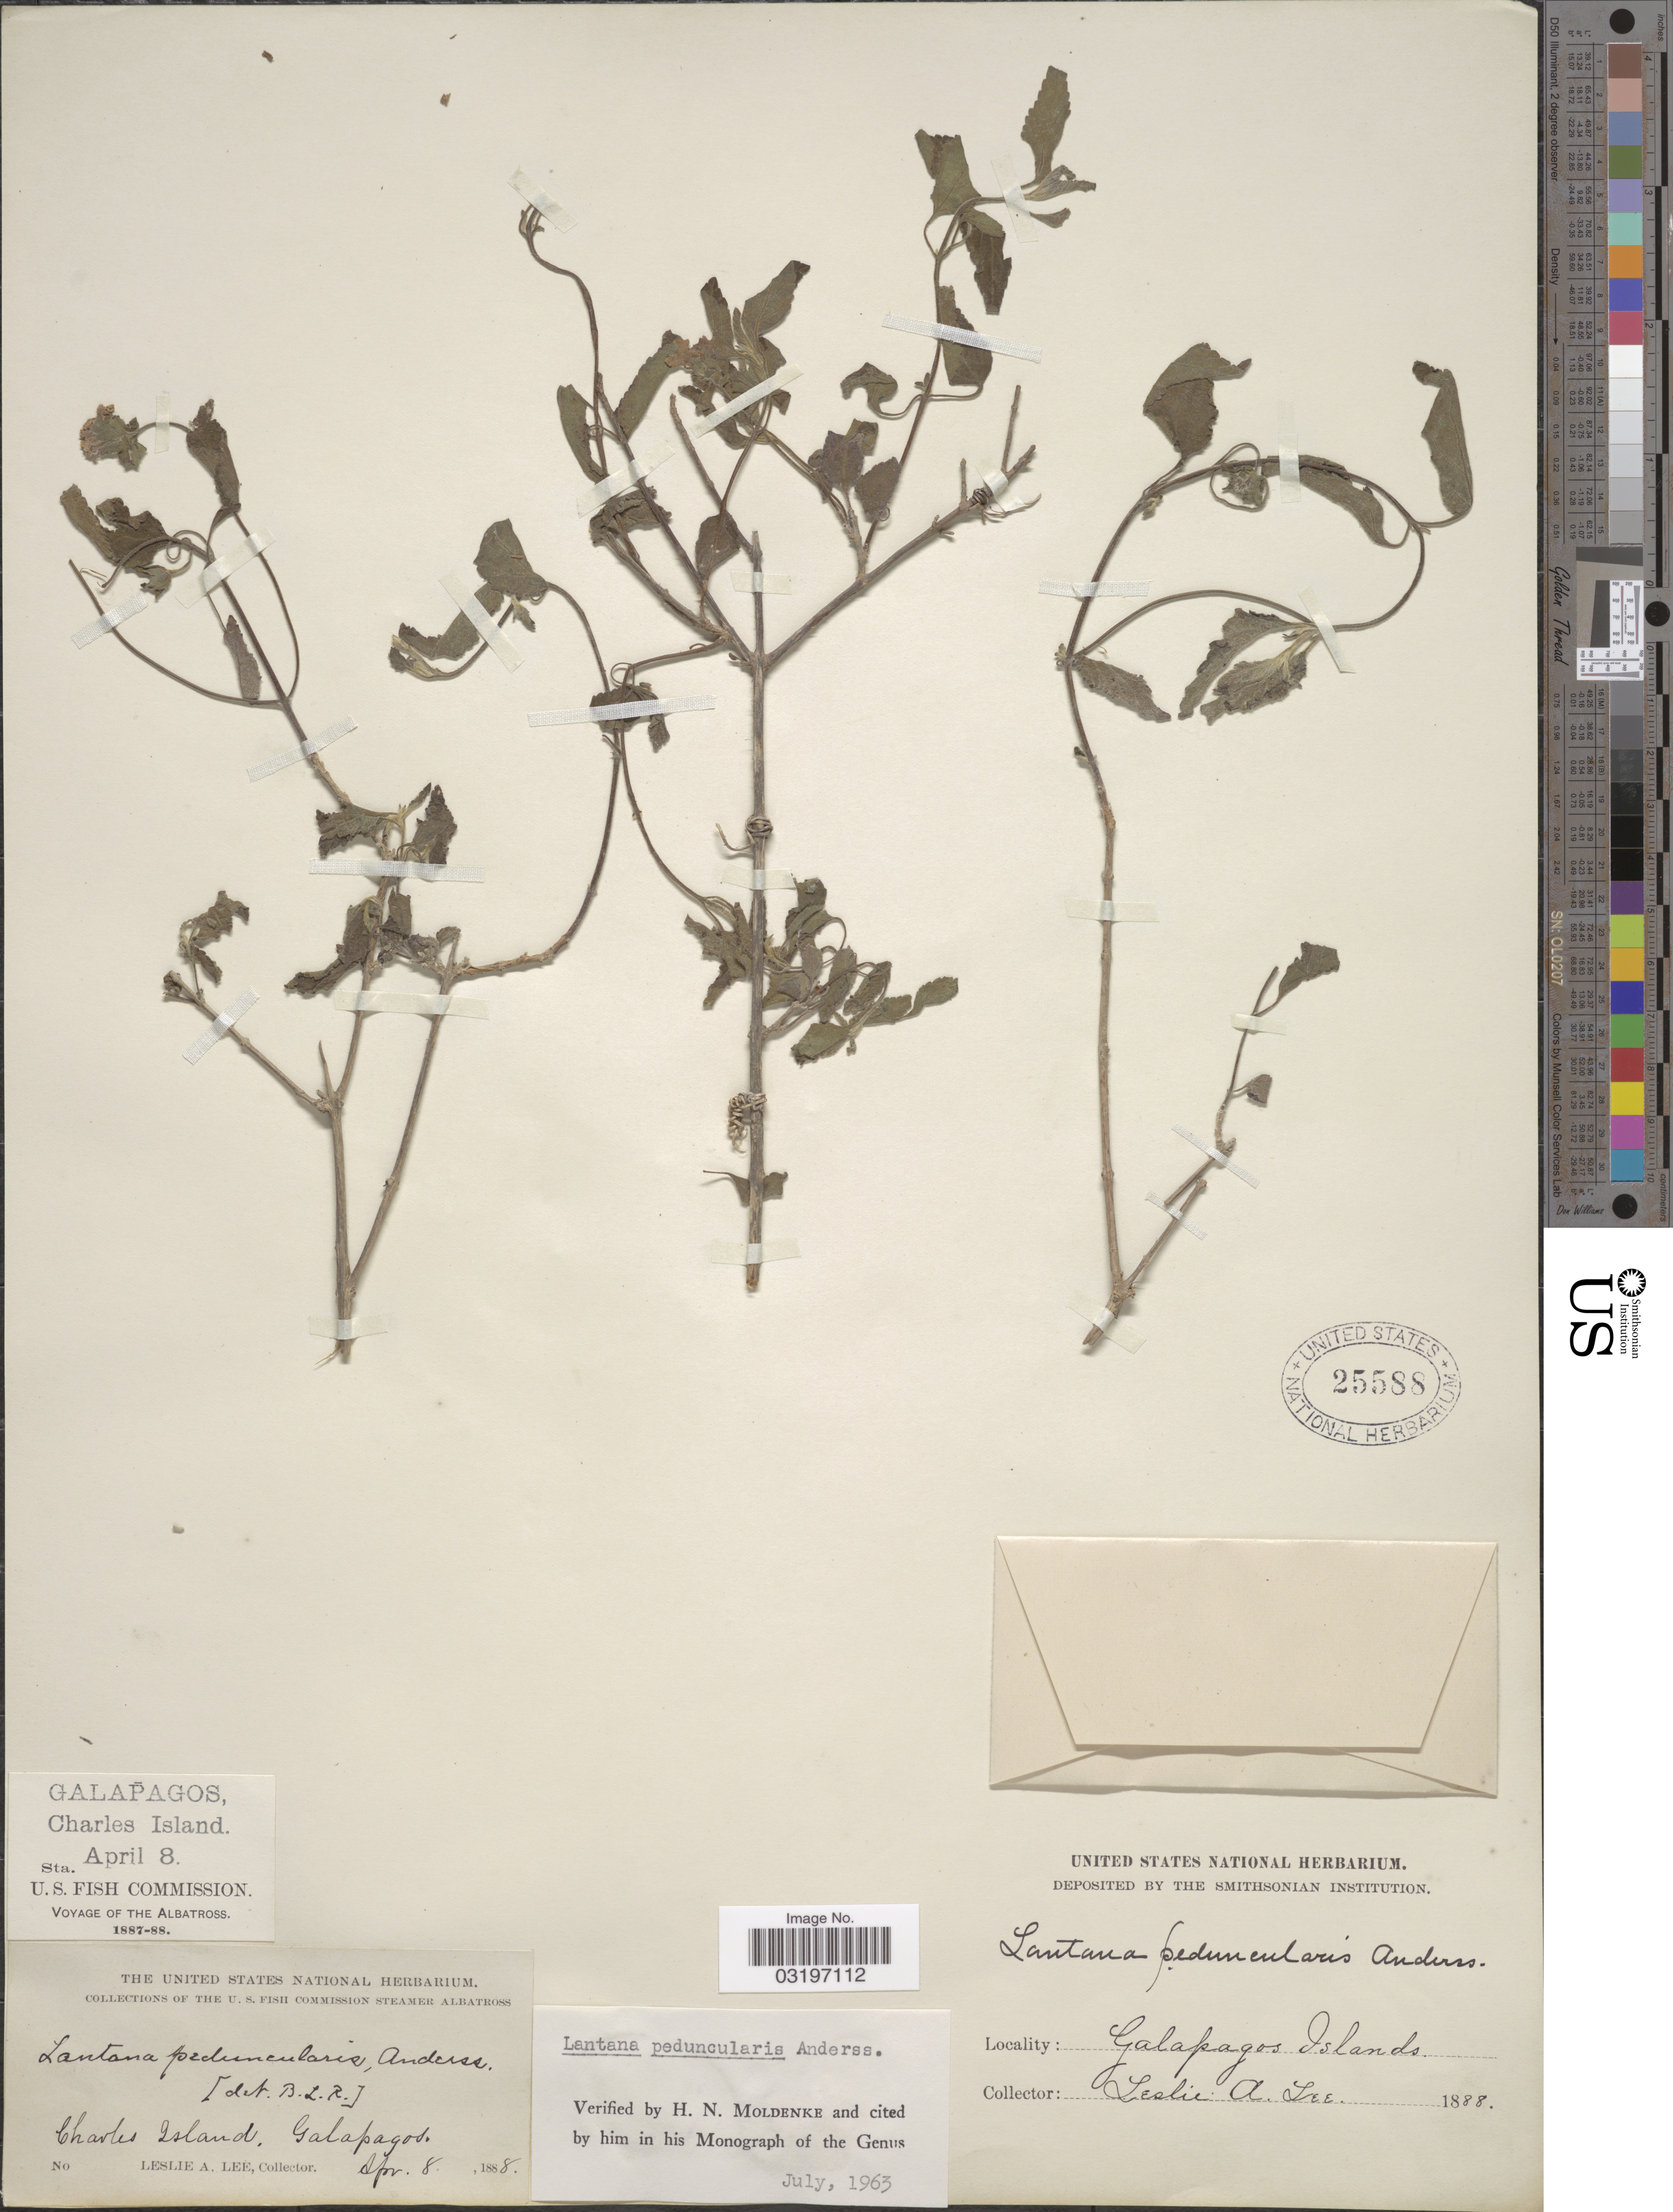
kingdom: Plantae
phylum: Tracheophyta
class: Magnoliopsida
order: Lamiales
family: Verbenaceae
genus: Lantana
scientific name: Lantana peduncularis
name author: Andersson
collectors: L. Lee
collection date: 1888-04-08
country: Ecuador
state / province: Colón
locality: Charles Island, Galapagos Islands.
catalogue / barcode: US 25588